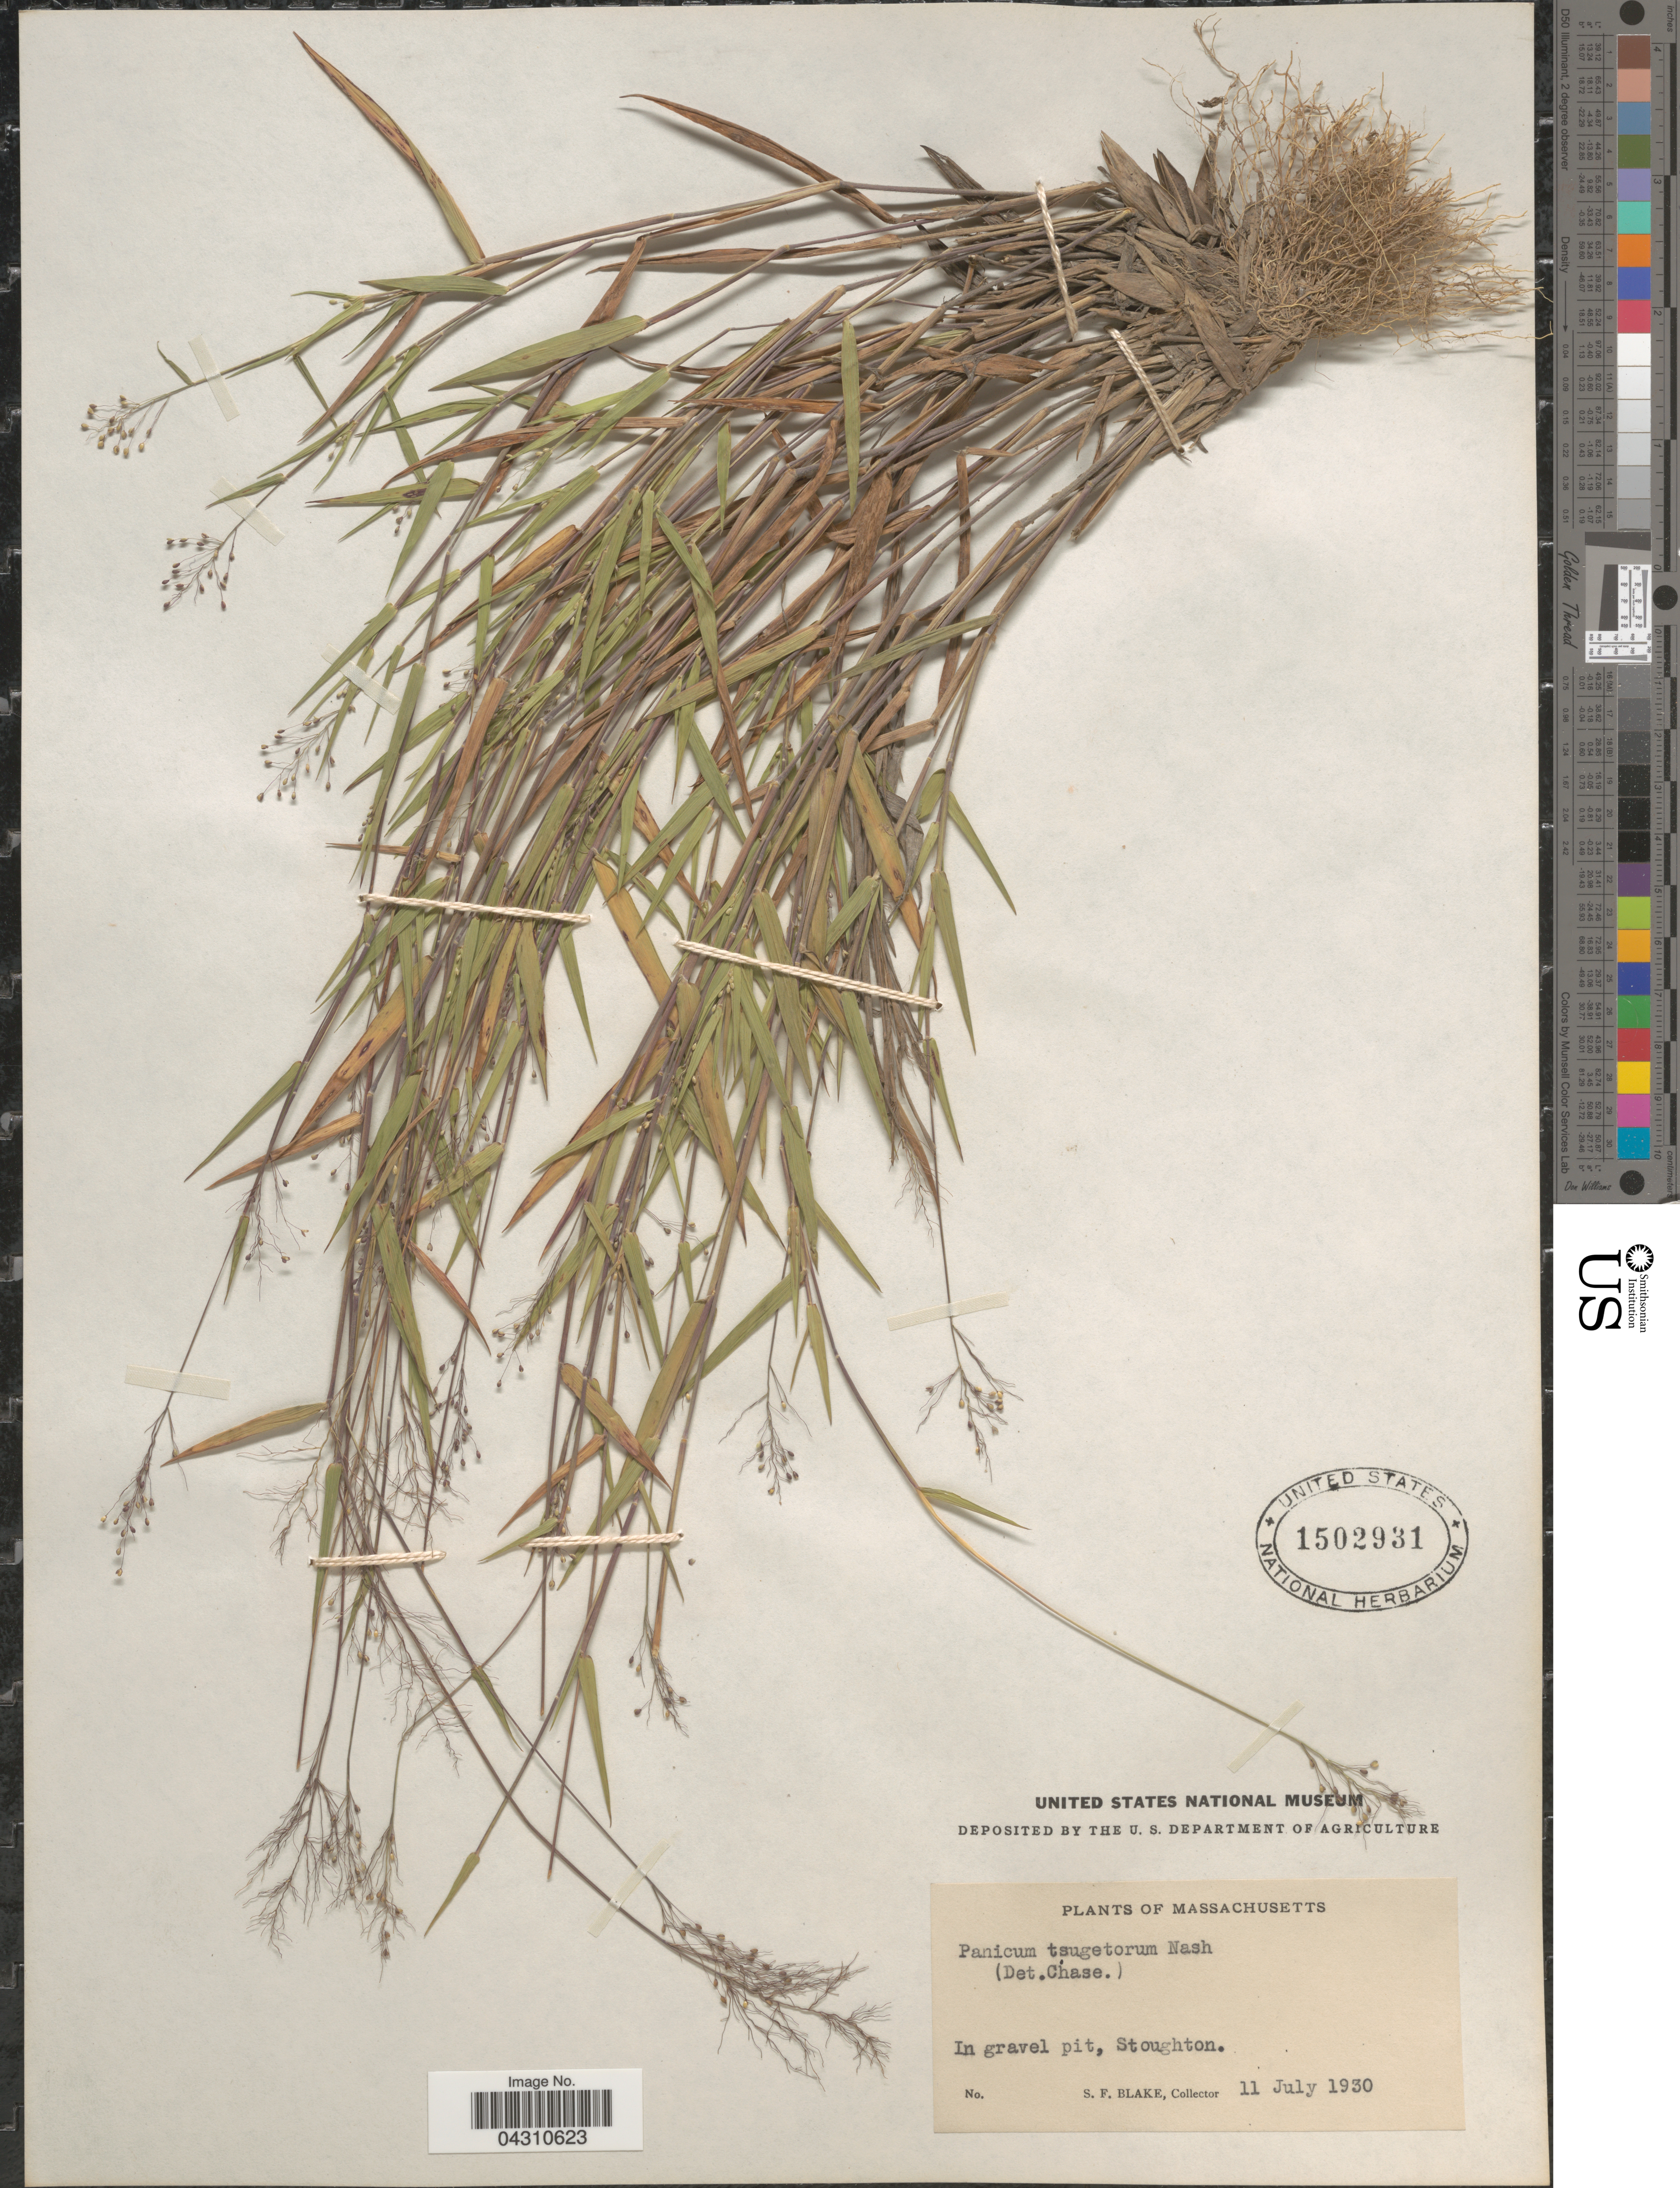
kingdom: Plantae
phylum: Tracheophyta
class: Liliopsida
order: Poales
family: Poaceae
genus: Dichanthelium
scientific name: Dichanthelium portoricense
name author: (Desv. ex Ham.) B.F. Hansen & Wunderlin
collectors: S. Blake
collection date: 1930-07-11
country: United States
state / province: Massachusetts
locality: In gravel pit, Stoughton.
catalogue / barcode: US 1502931